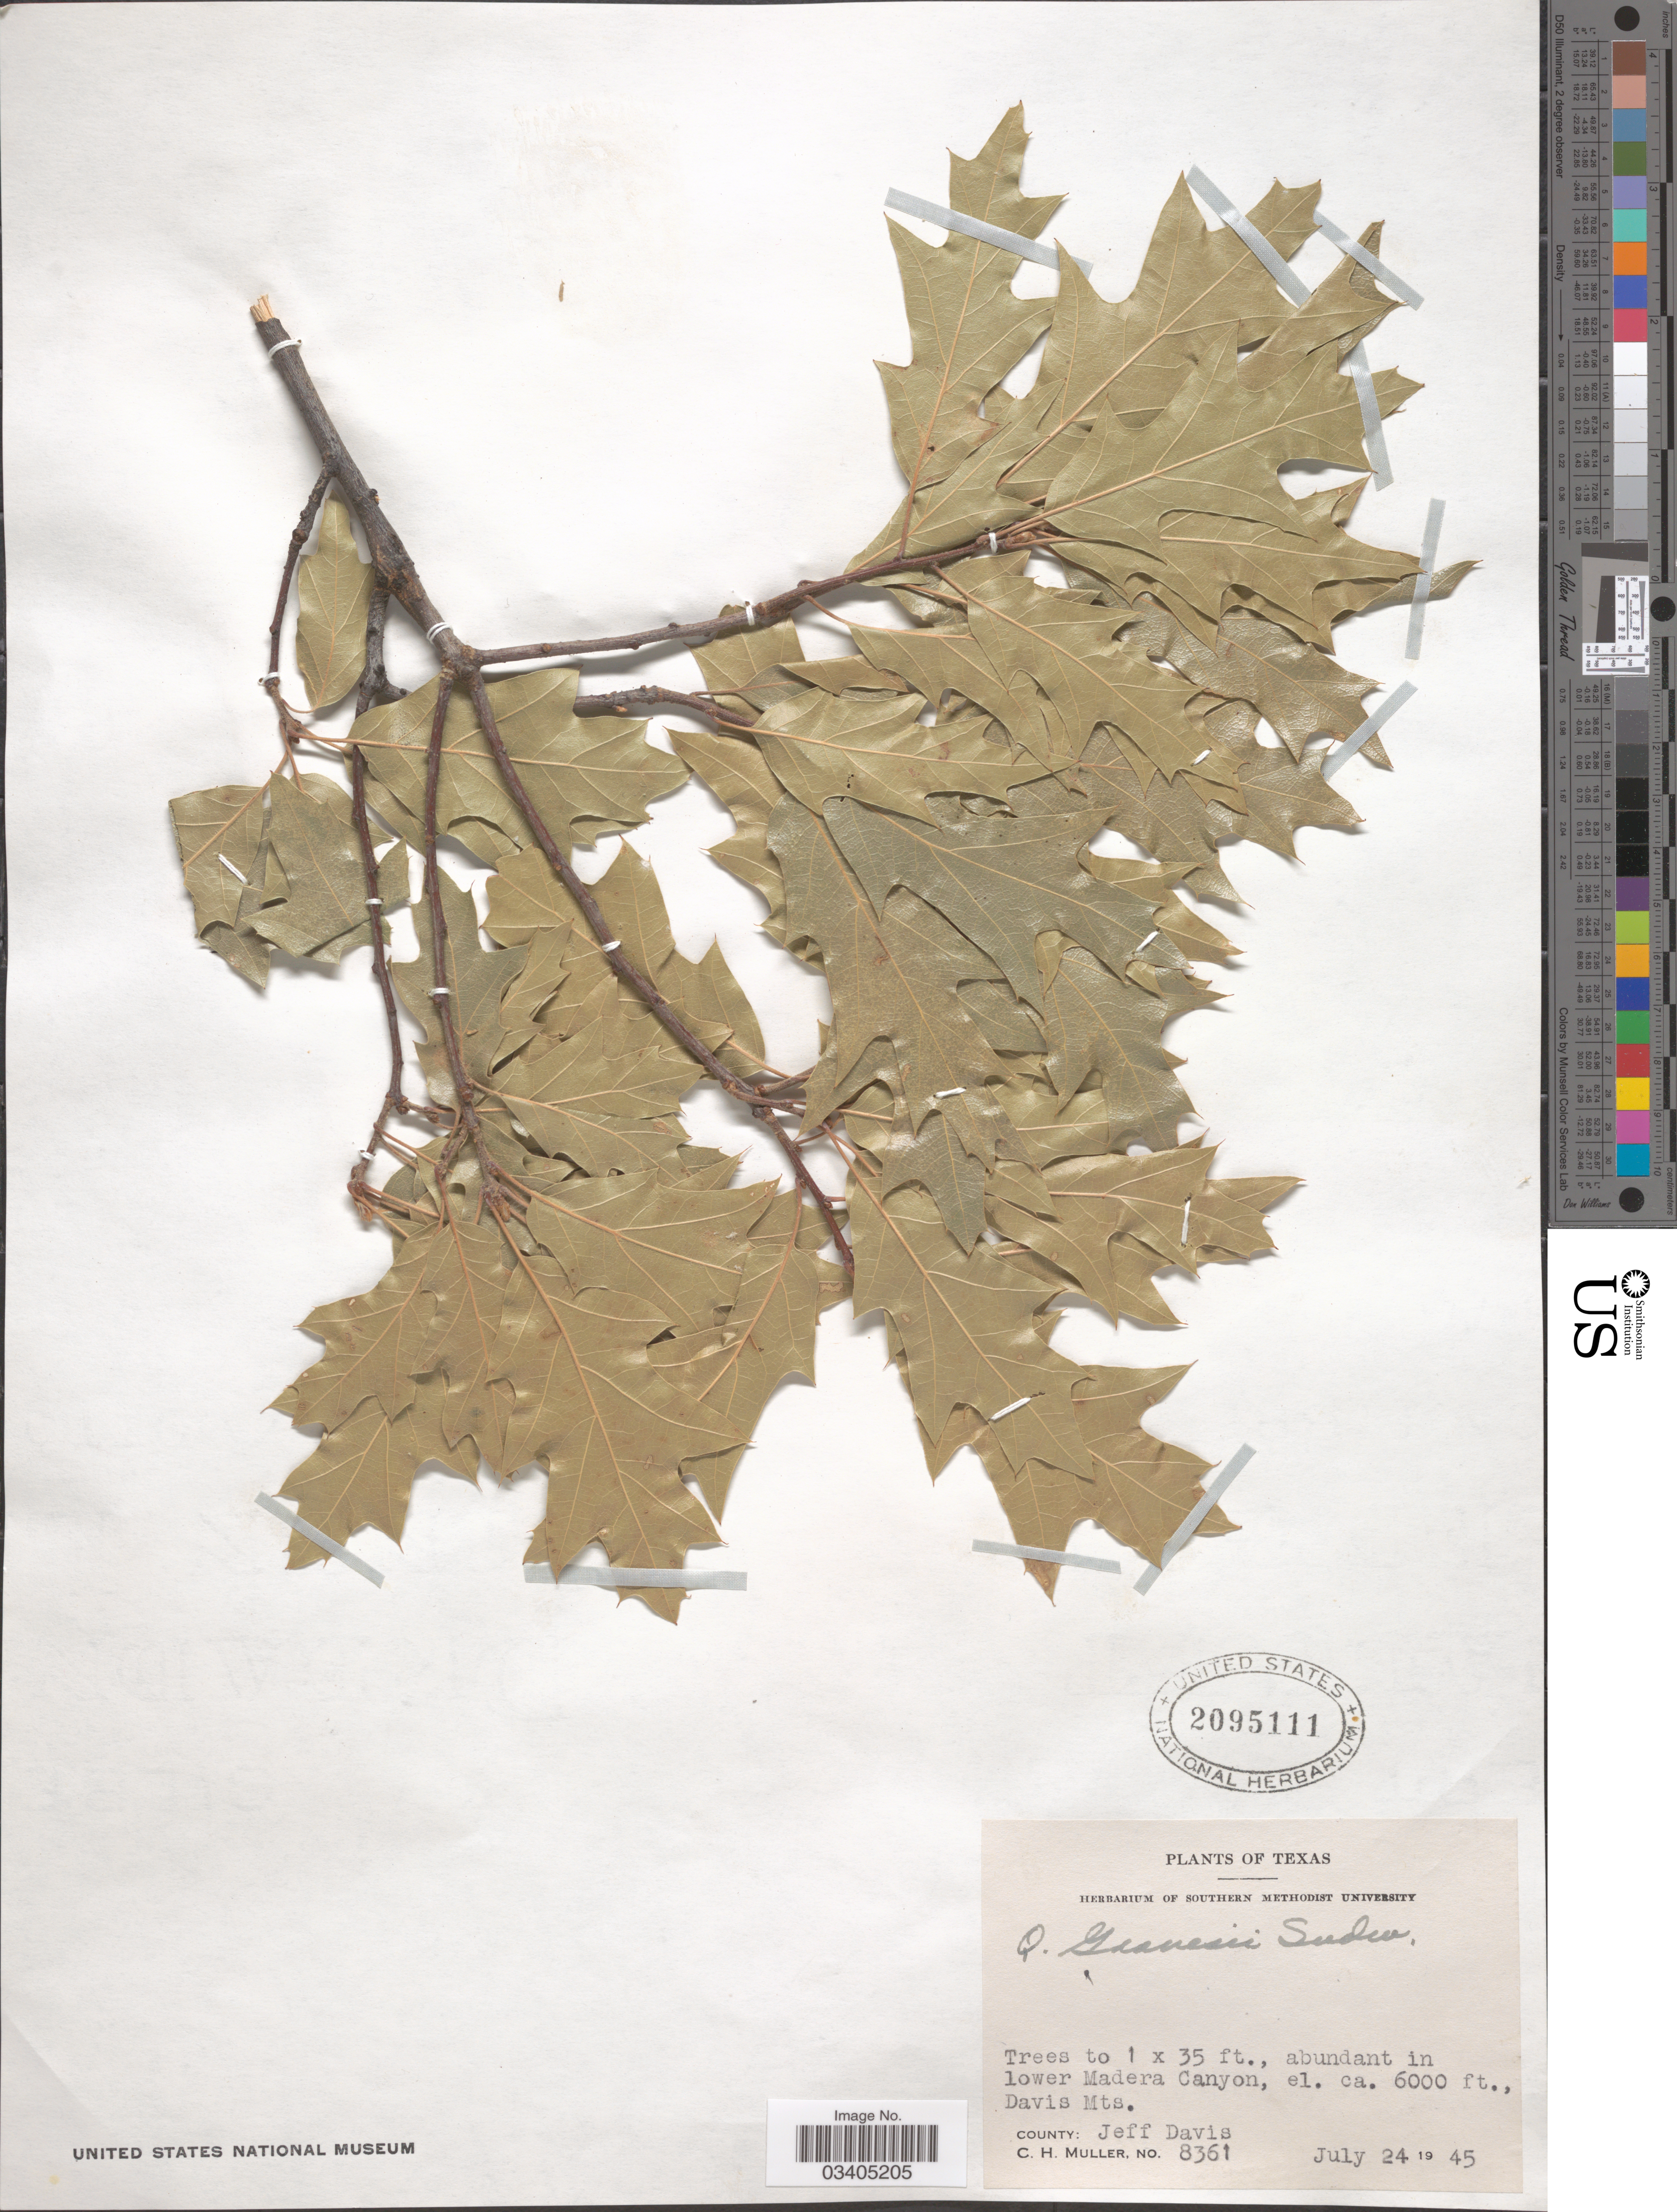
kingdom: Plantae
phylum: Tracheophyta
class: Magnoliopsida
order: Fagales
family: Fagaceae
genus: Quercus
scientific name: Quercus gravesii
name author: Sudw.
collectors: C. H. Mueller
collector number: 8361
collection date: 1945-07-24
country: United States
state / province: Texas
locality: Lower Madera Canyon, Davis Mts. County: Jeff Davis.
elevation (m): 1829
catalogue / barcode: US 2095111